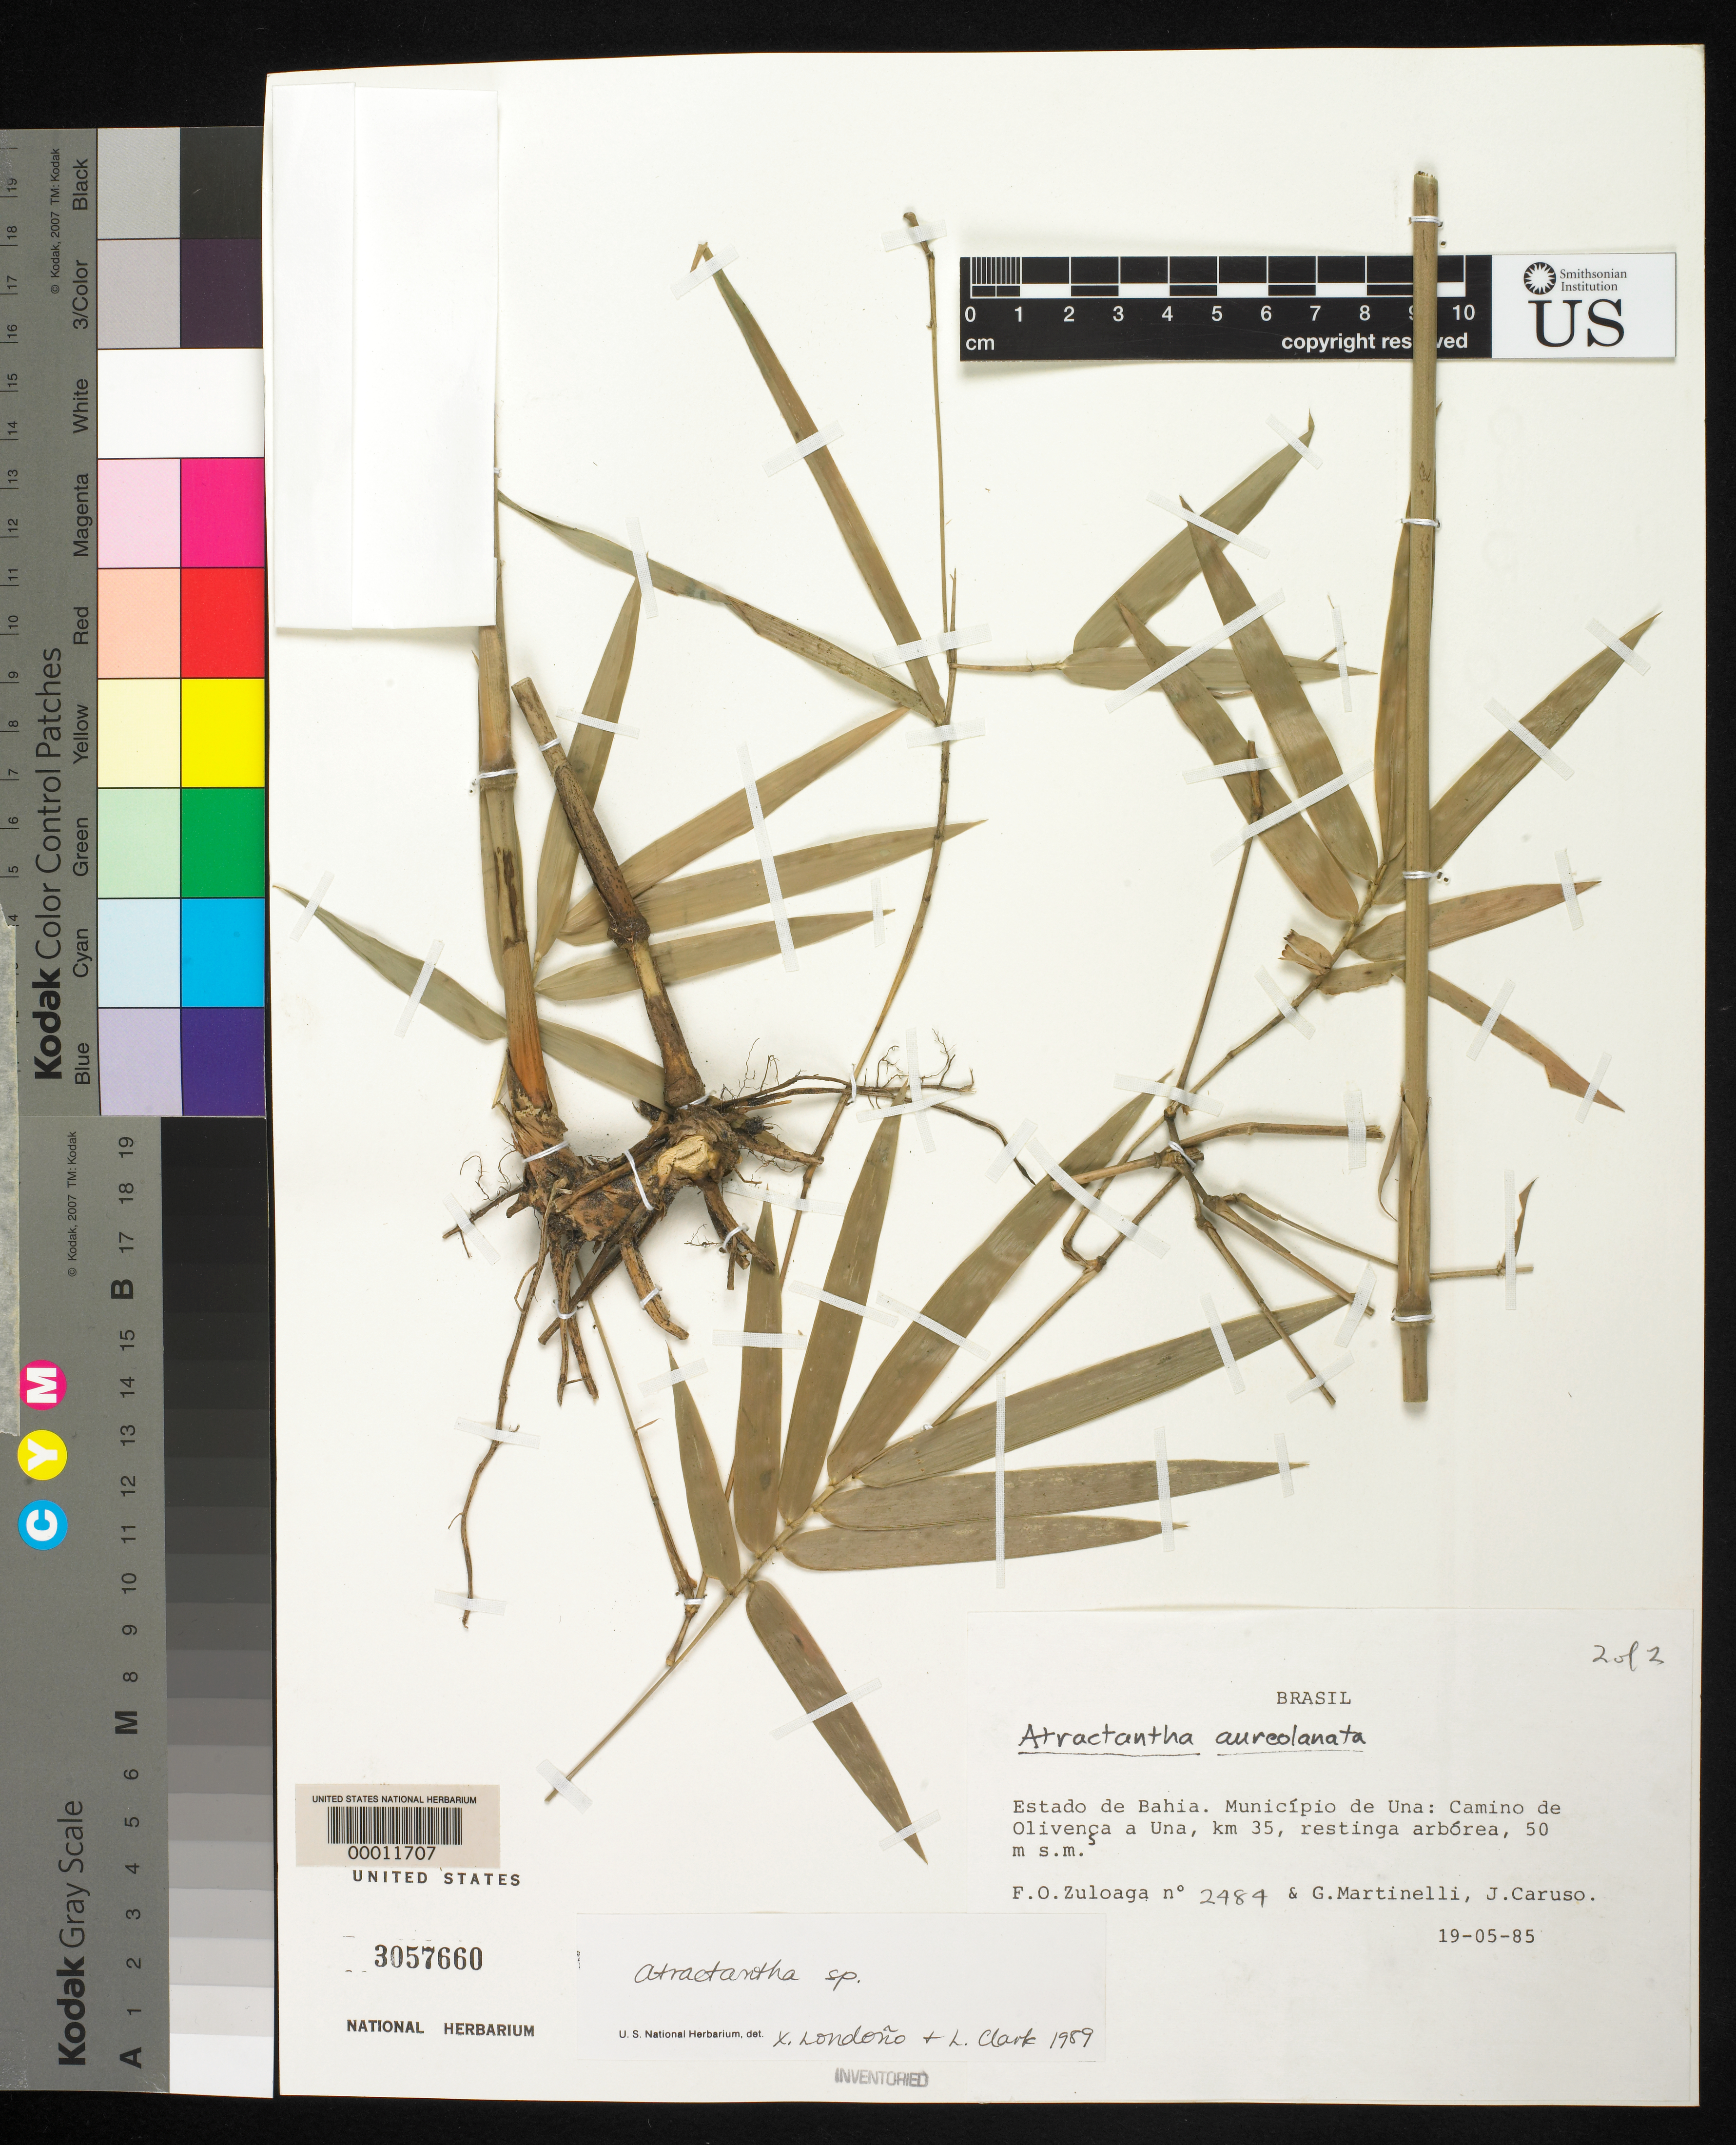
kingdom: Plantae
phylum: Tracheophyta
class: Liliopsida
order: Poales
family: Poaceae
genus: Atractantha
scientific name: Atractantha aureolanata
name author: Judz.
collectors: F. O. Zuloaga, G. Martinelli & J. Caruso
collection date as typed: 19 May 1985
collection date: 1985-05-19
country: Brazil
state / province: Bahia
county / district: Una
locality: Camino olivenca a una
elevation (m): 50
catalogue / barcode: US 3057660